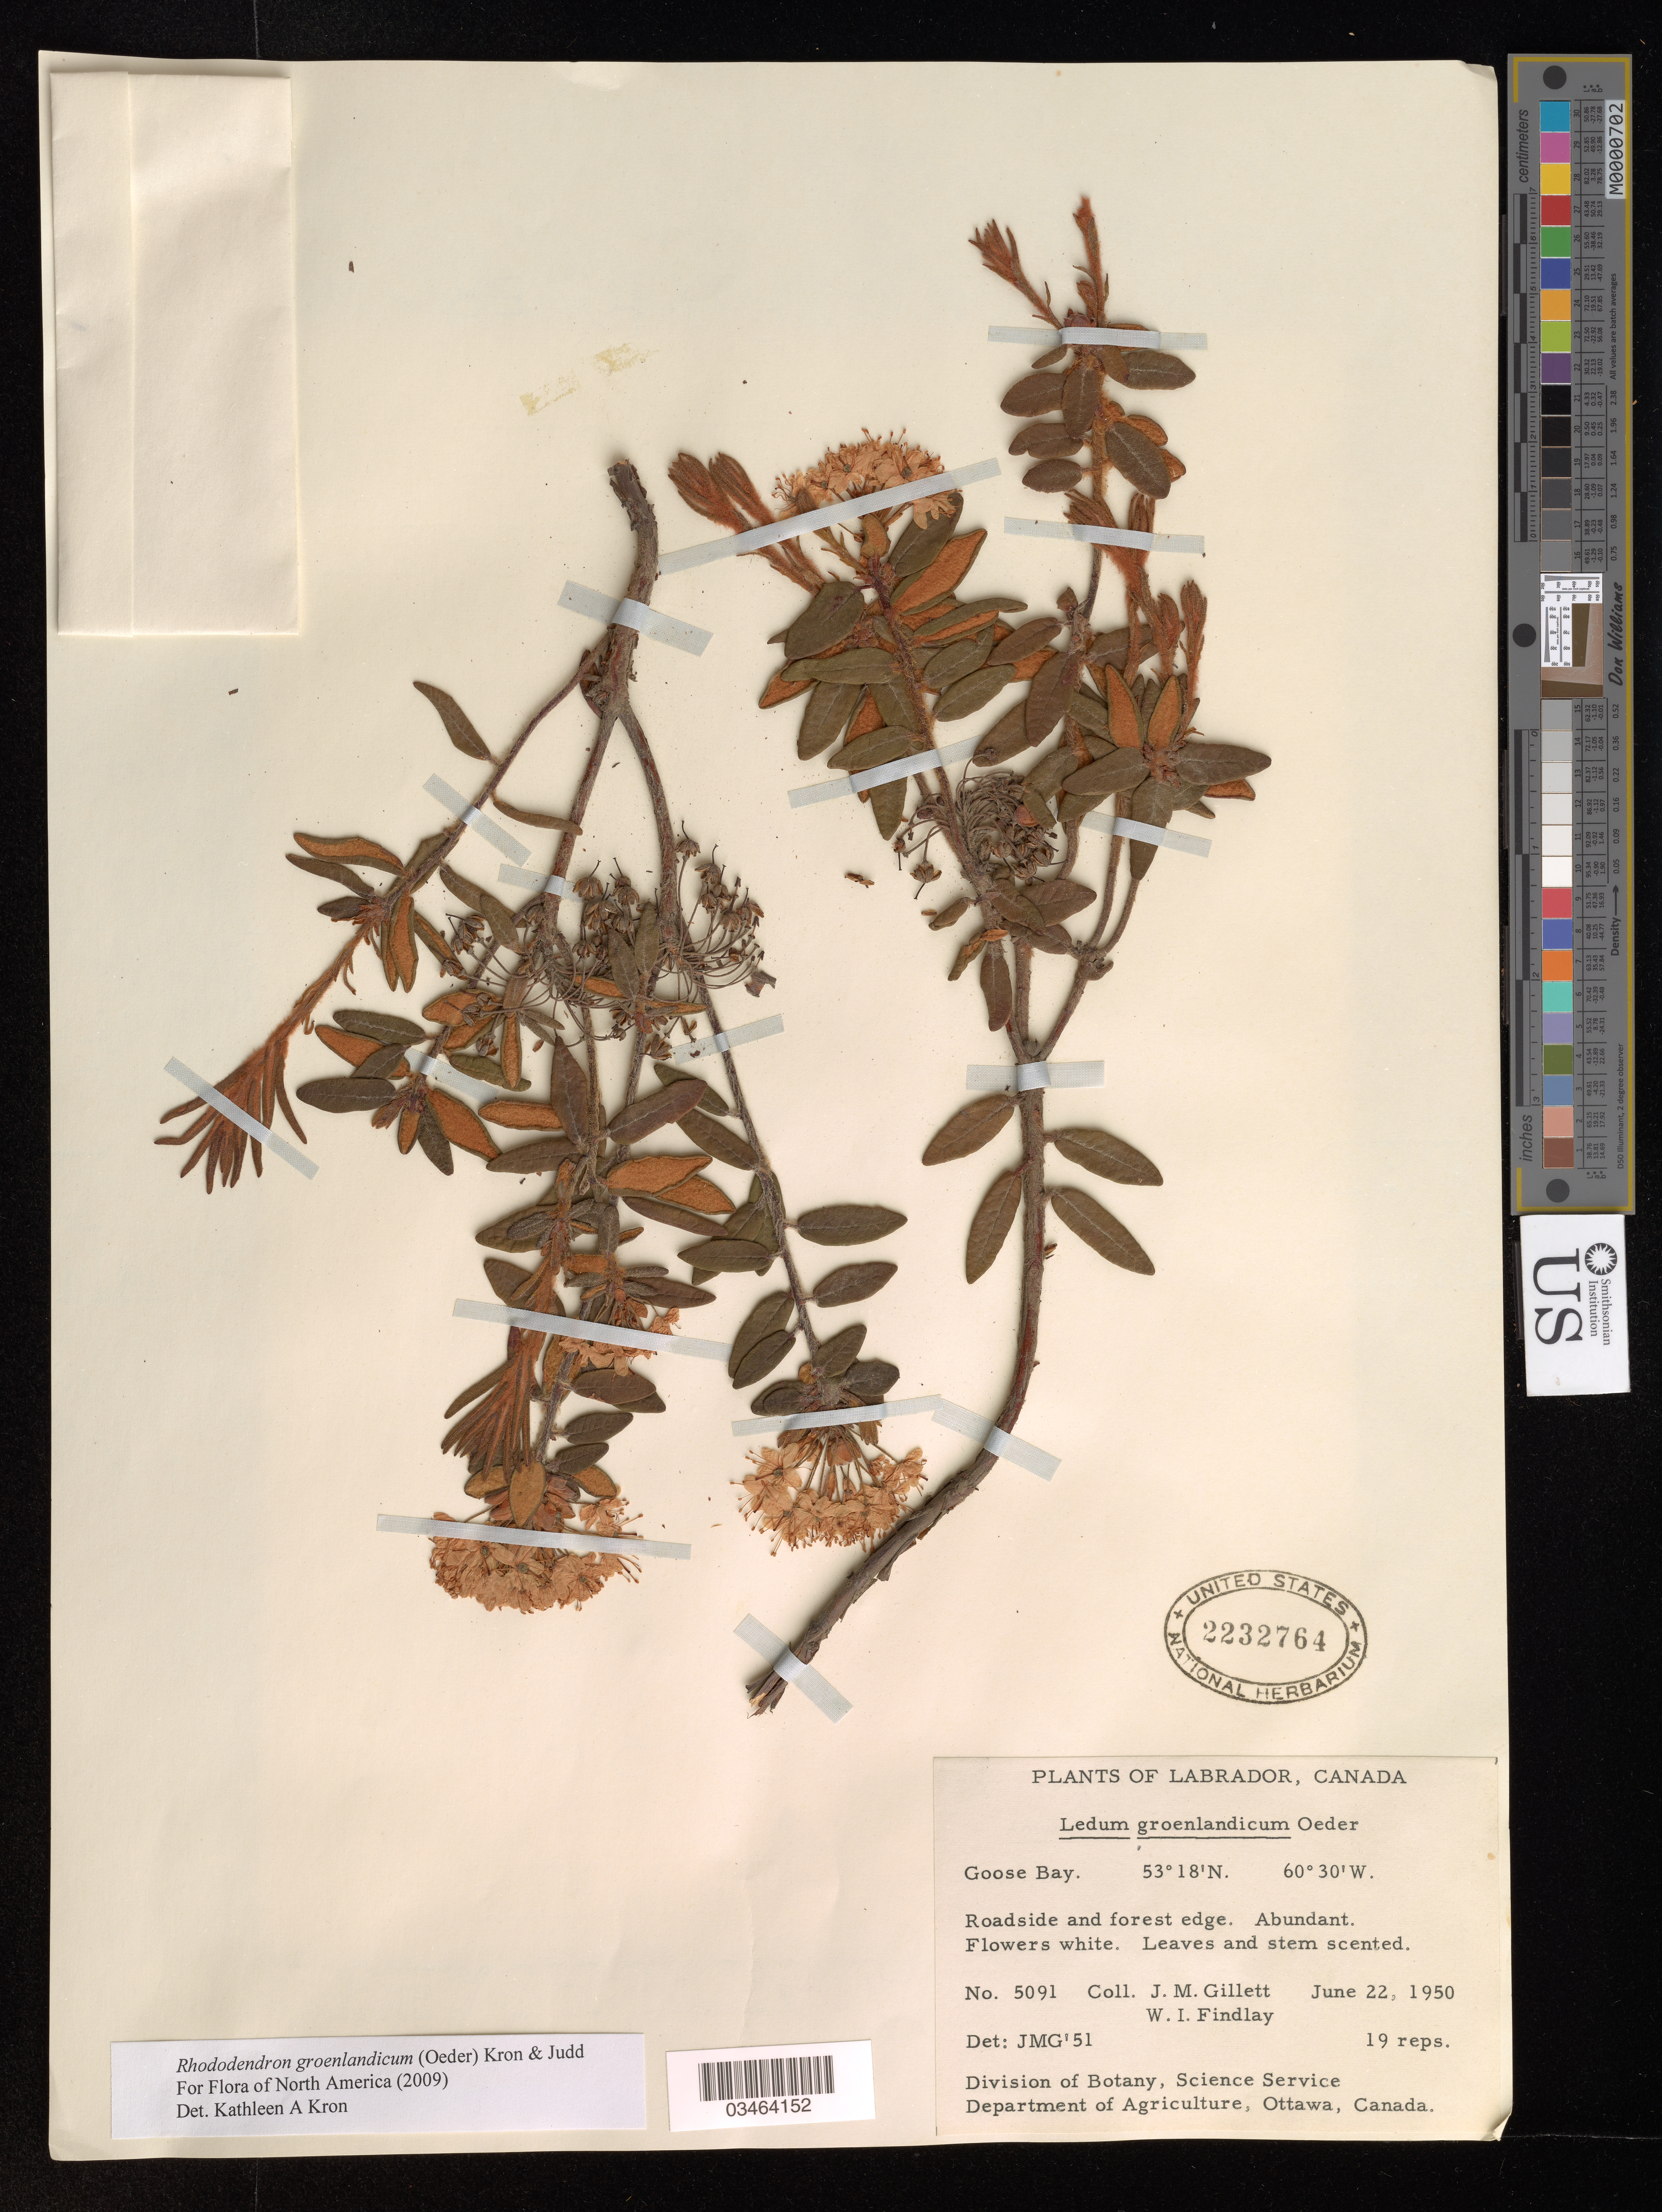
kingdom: Plantae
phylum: Tracheophyta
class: Magnoliopsida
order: Ericales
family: Ericaceae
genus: Rhododendron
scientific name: Rhododendron groenlandicum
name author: (Oeder) Kron & Judd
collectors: J. Gillett & W. Findlay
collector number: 5091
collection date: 1950-06-22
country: Canada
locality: Labrador. Goose Bay.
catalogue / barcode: US 2232764